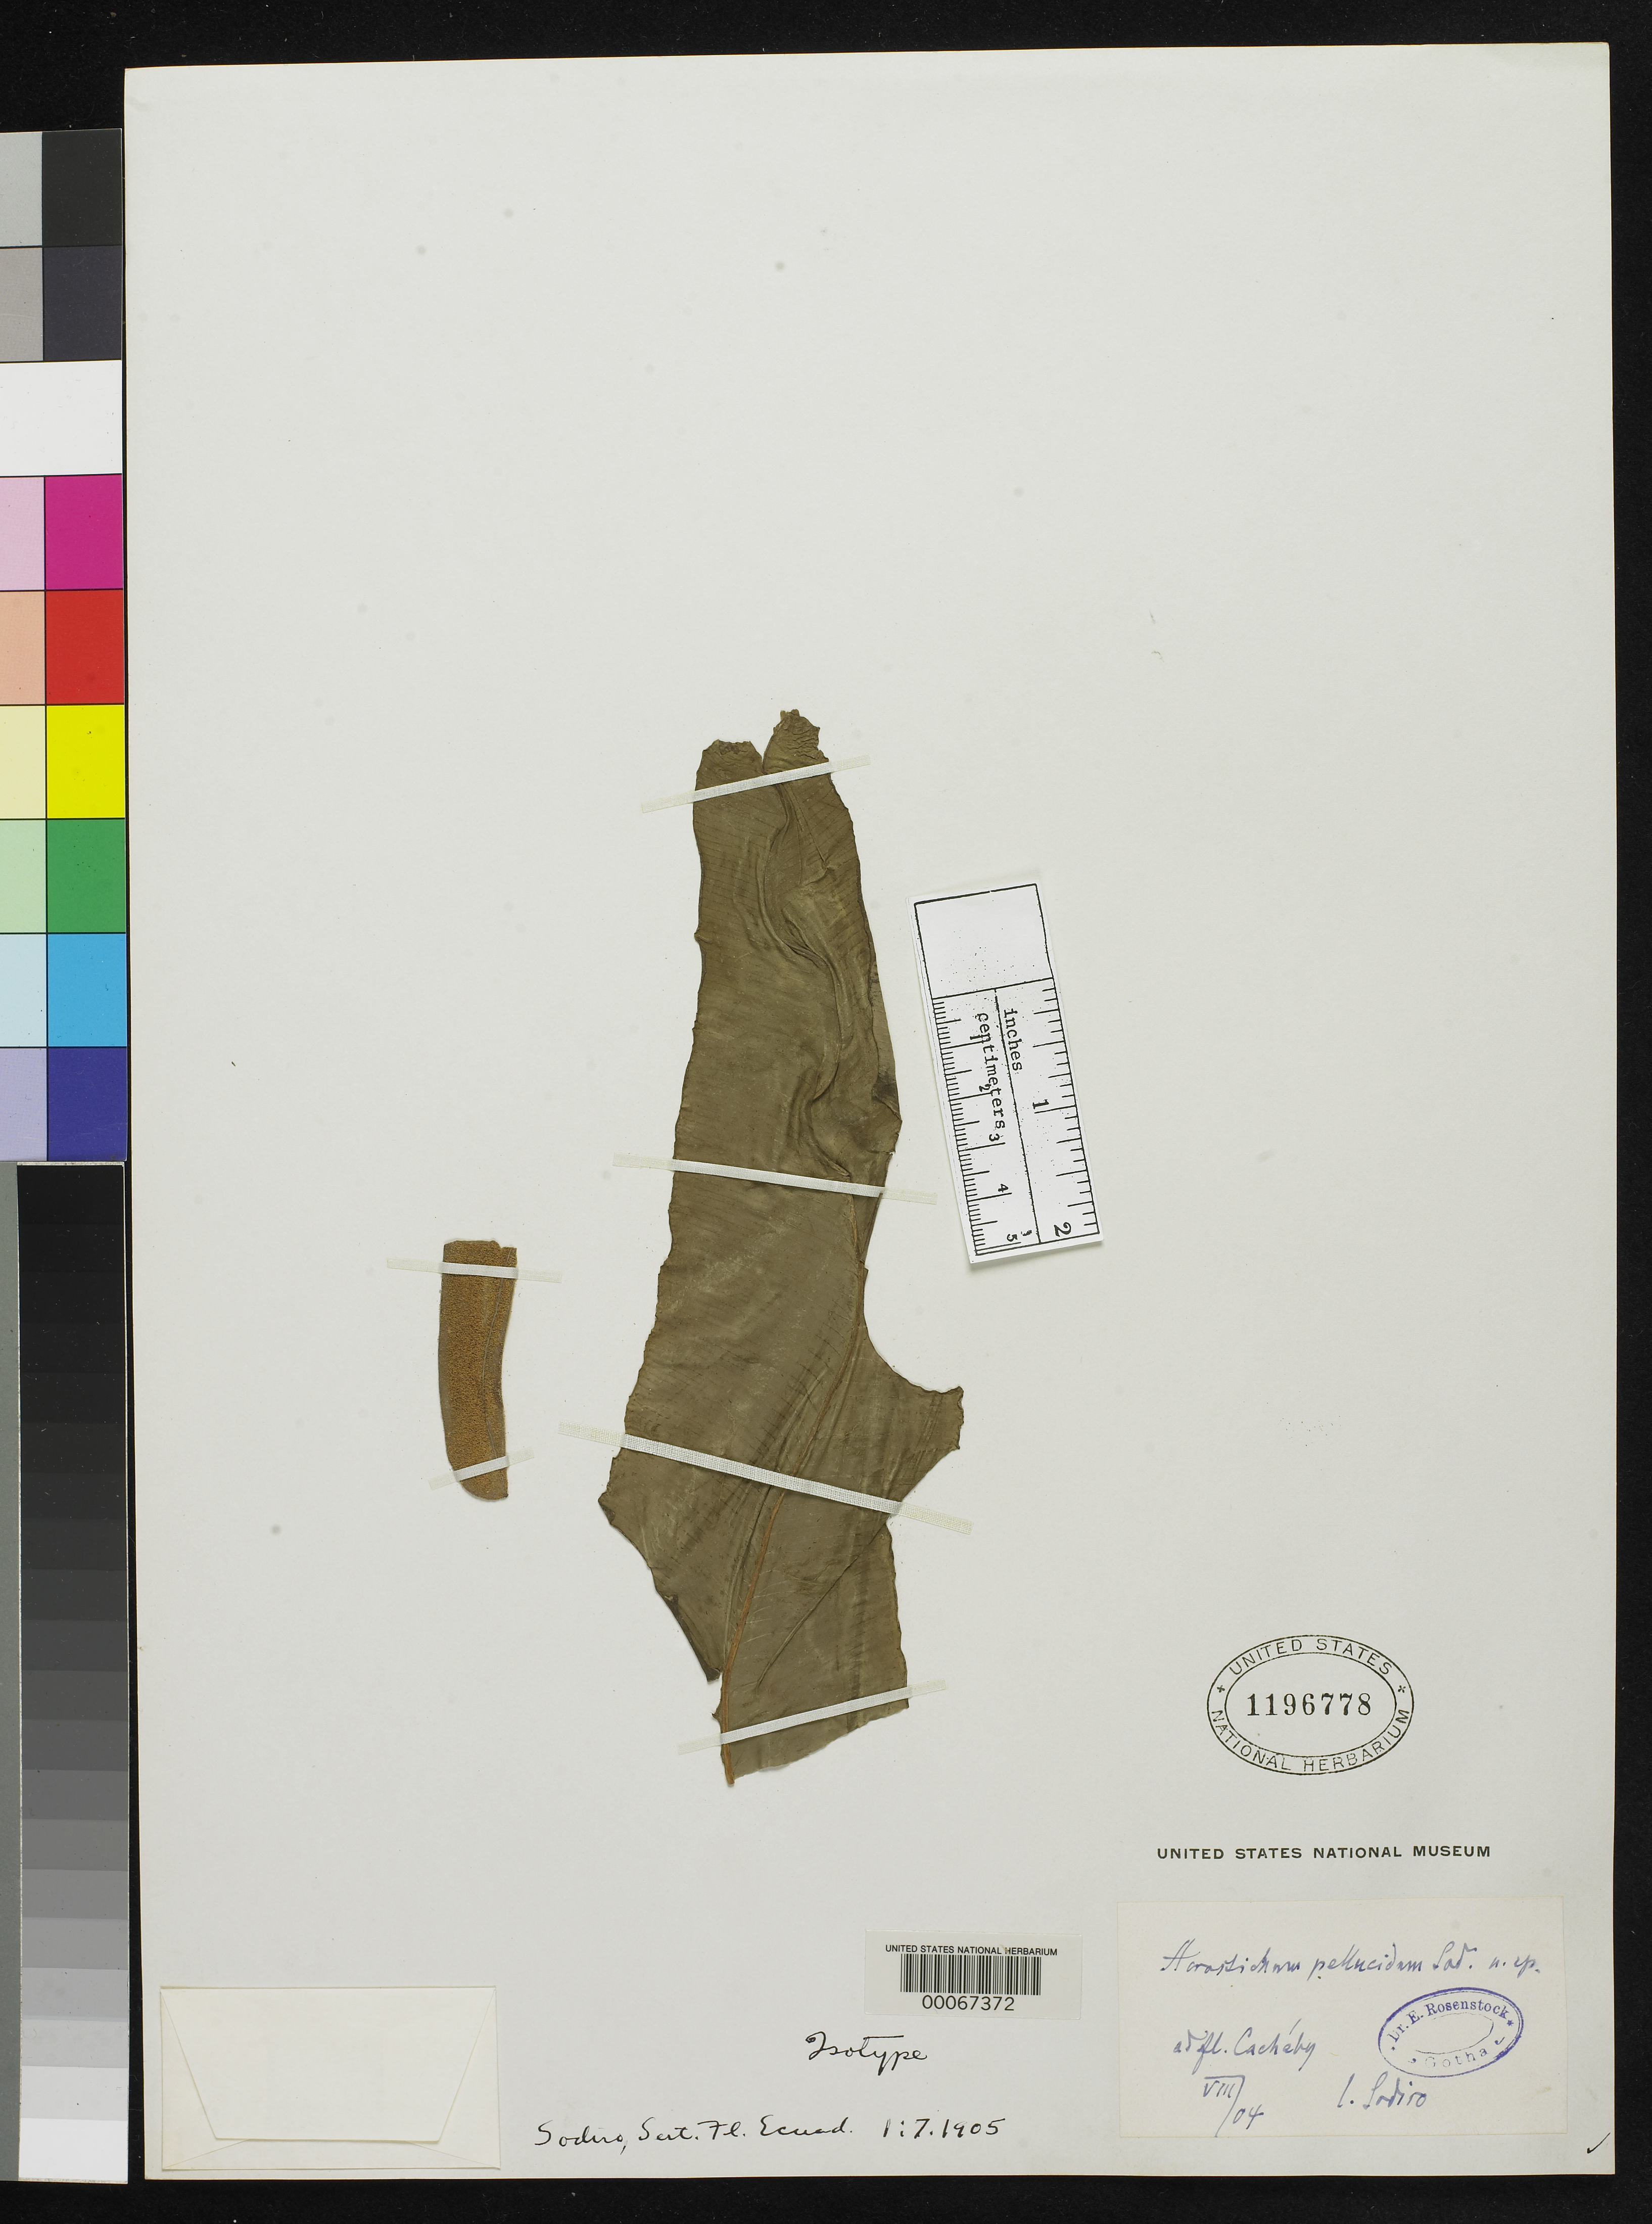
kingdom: Plantae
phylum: Tracheophyta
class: Polypodiopsida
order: Polypodiales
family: Pteridaceae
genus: Acrostichum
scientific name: Acrostichum pellucidum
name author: Sodiro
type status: Type Collection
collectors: L. Sodiro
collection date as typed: Aug 1904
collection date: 1904-08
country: Ecuador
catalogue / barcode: US 1196778